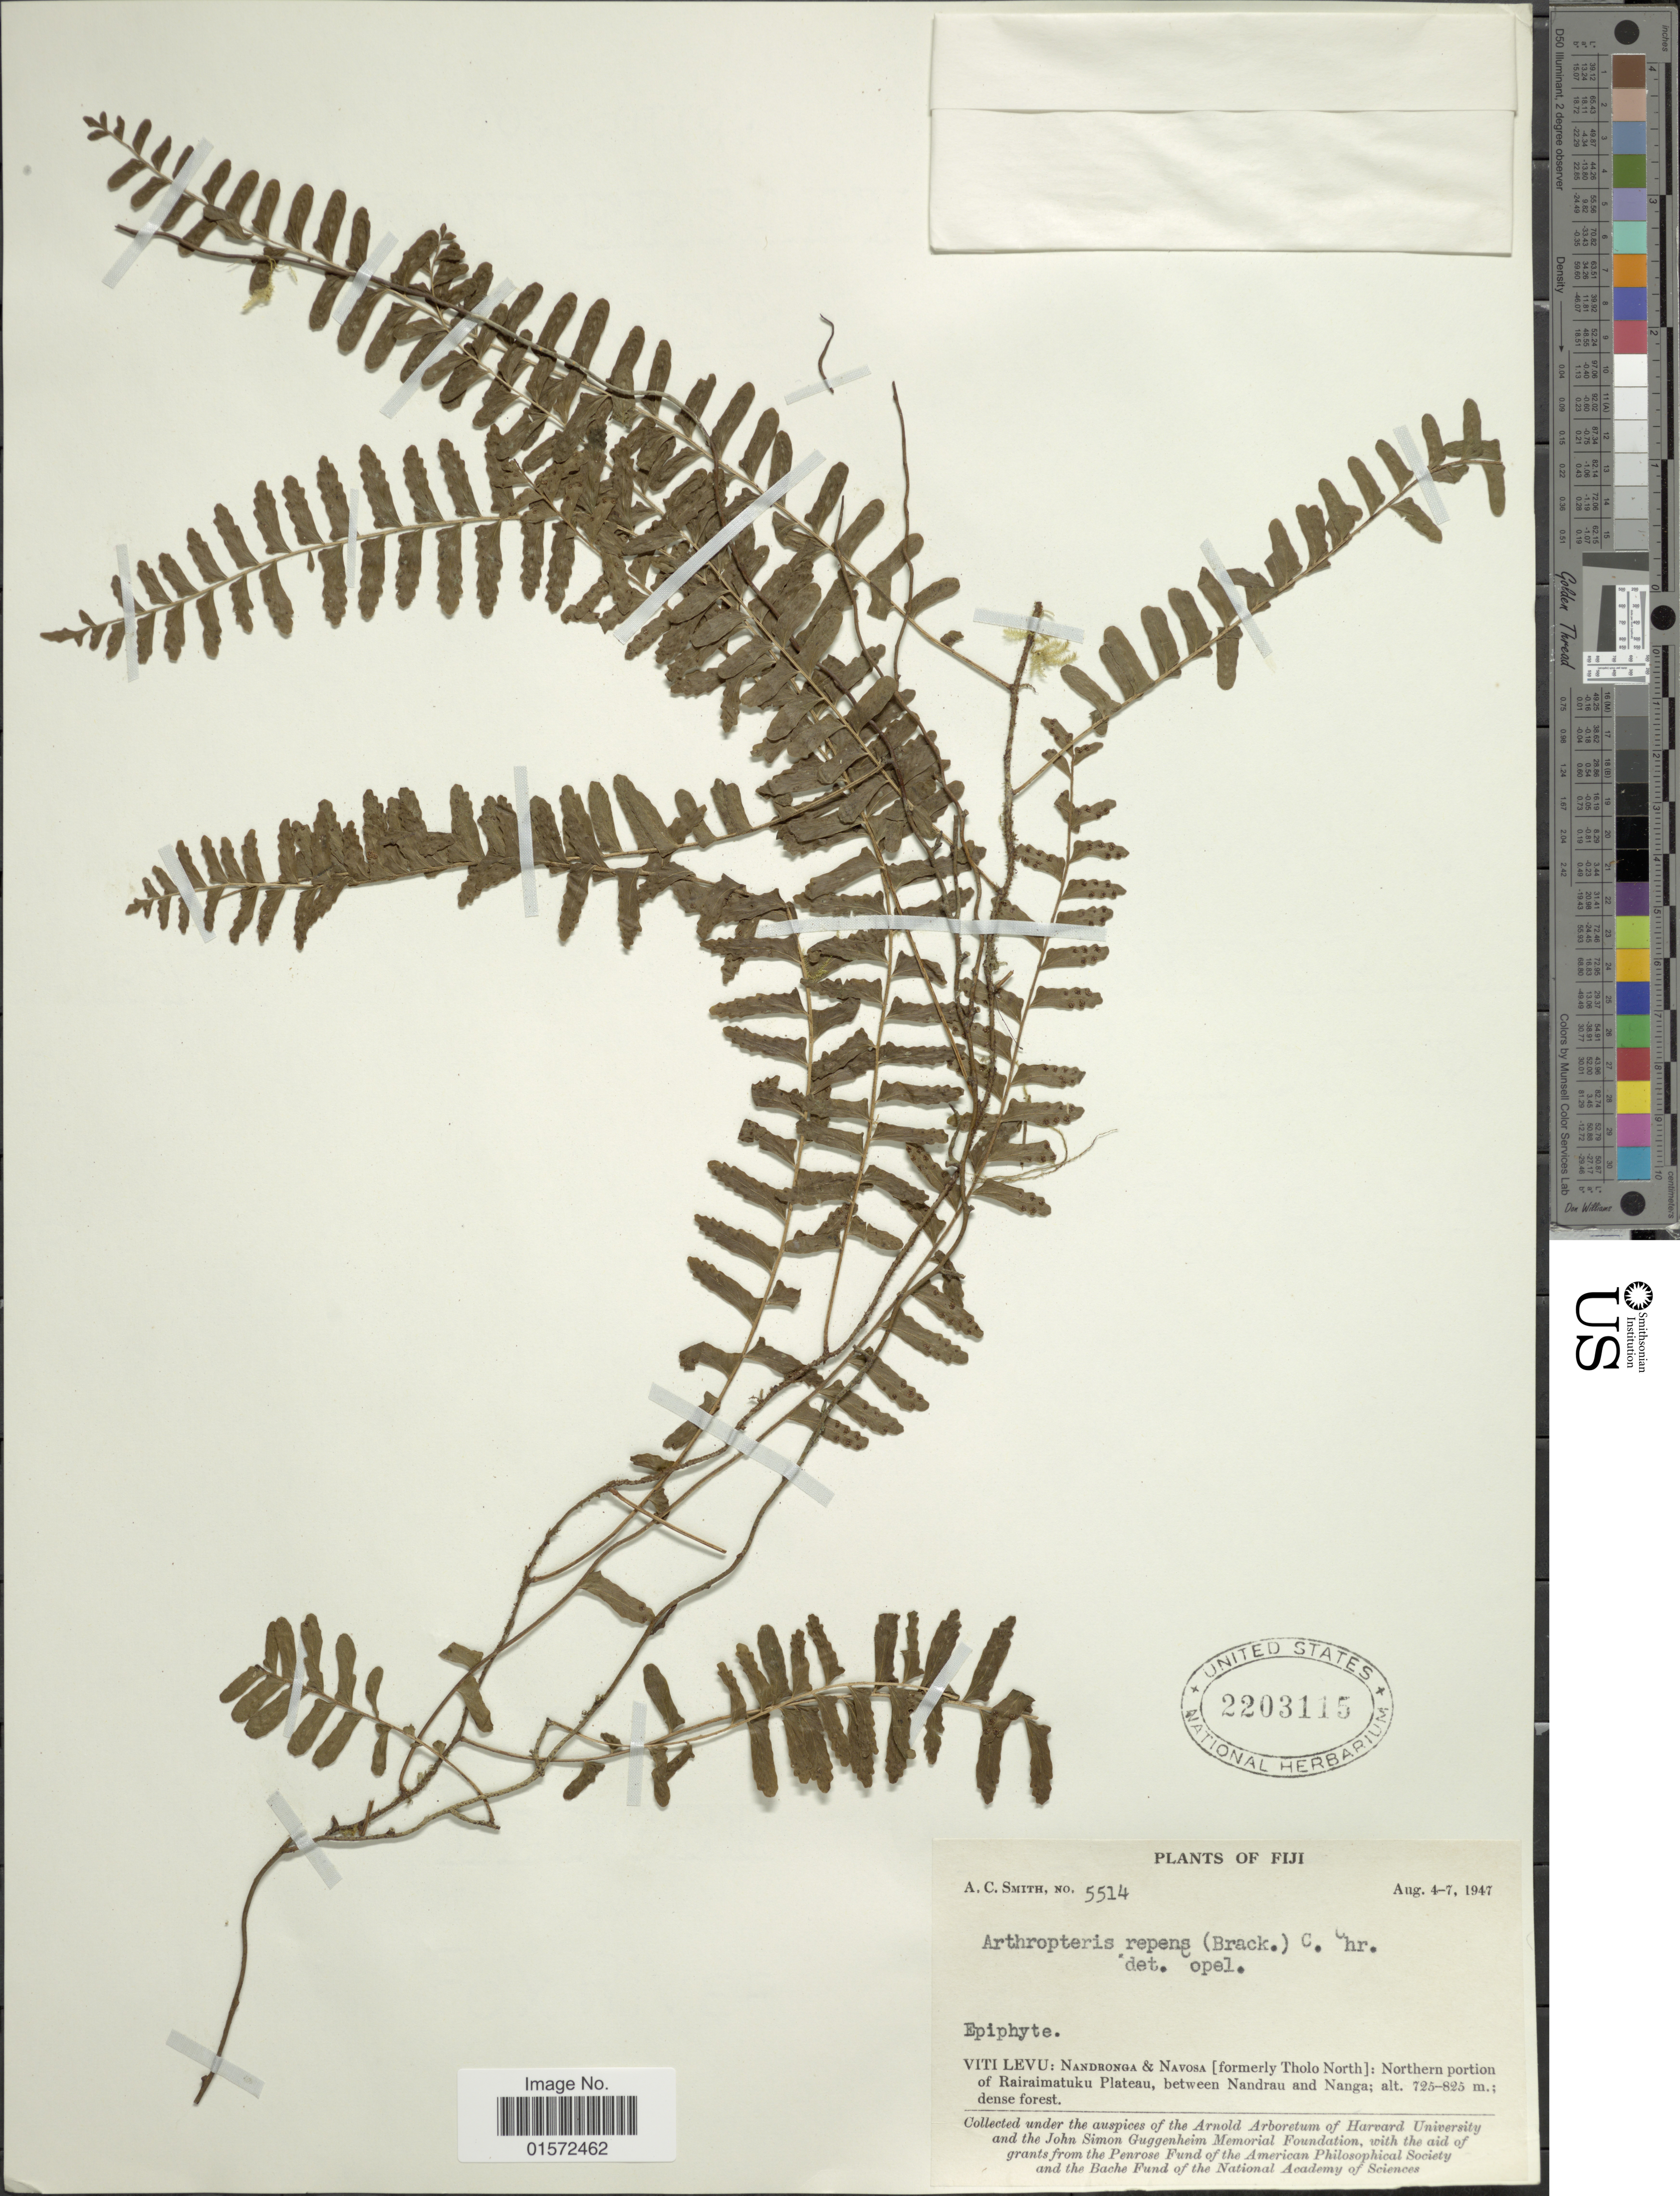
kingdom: Plantae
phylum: Tracheophyta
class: Polypodiopsida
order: Polypodiales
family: Tectariaceae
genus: Arthropteris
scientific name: Arthropteris repens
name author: (Brack.) C. Chr.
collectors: A. C. Smith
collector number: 5514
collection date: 1947-08-04/1947-08-07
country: Fiji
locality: Viti Levu: Nandronga & Novasa [formerly Tholo North]: Northern portion of Rairaimatuku Plateau, between Nandrau and Nanga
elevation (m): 725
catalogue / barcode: US 2203115